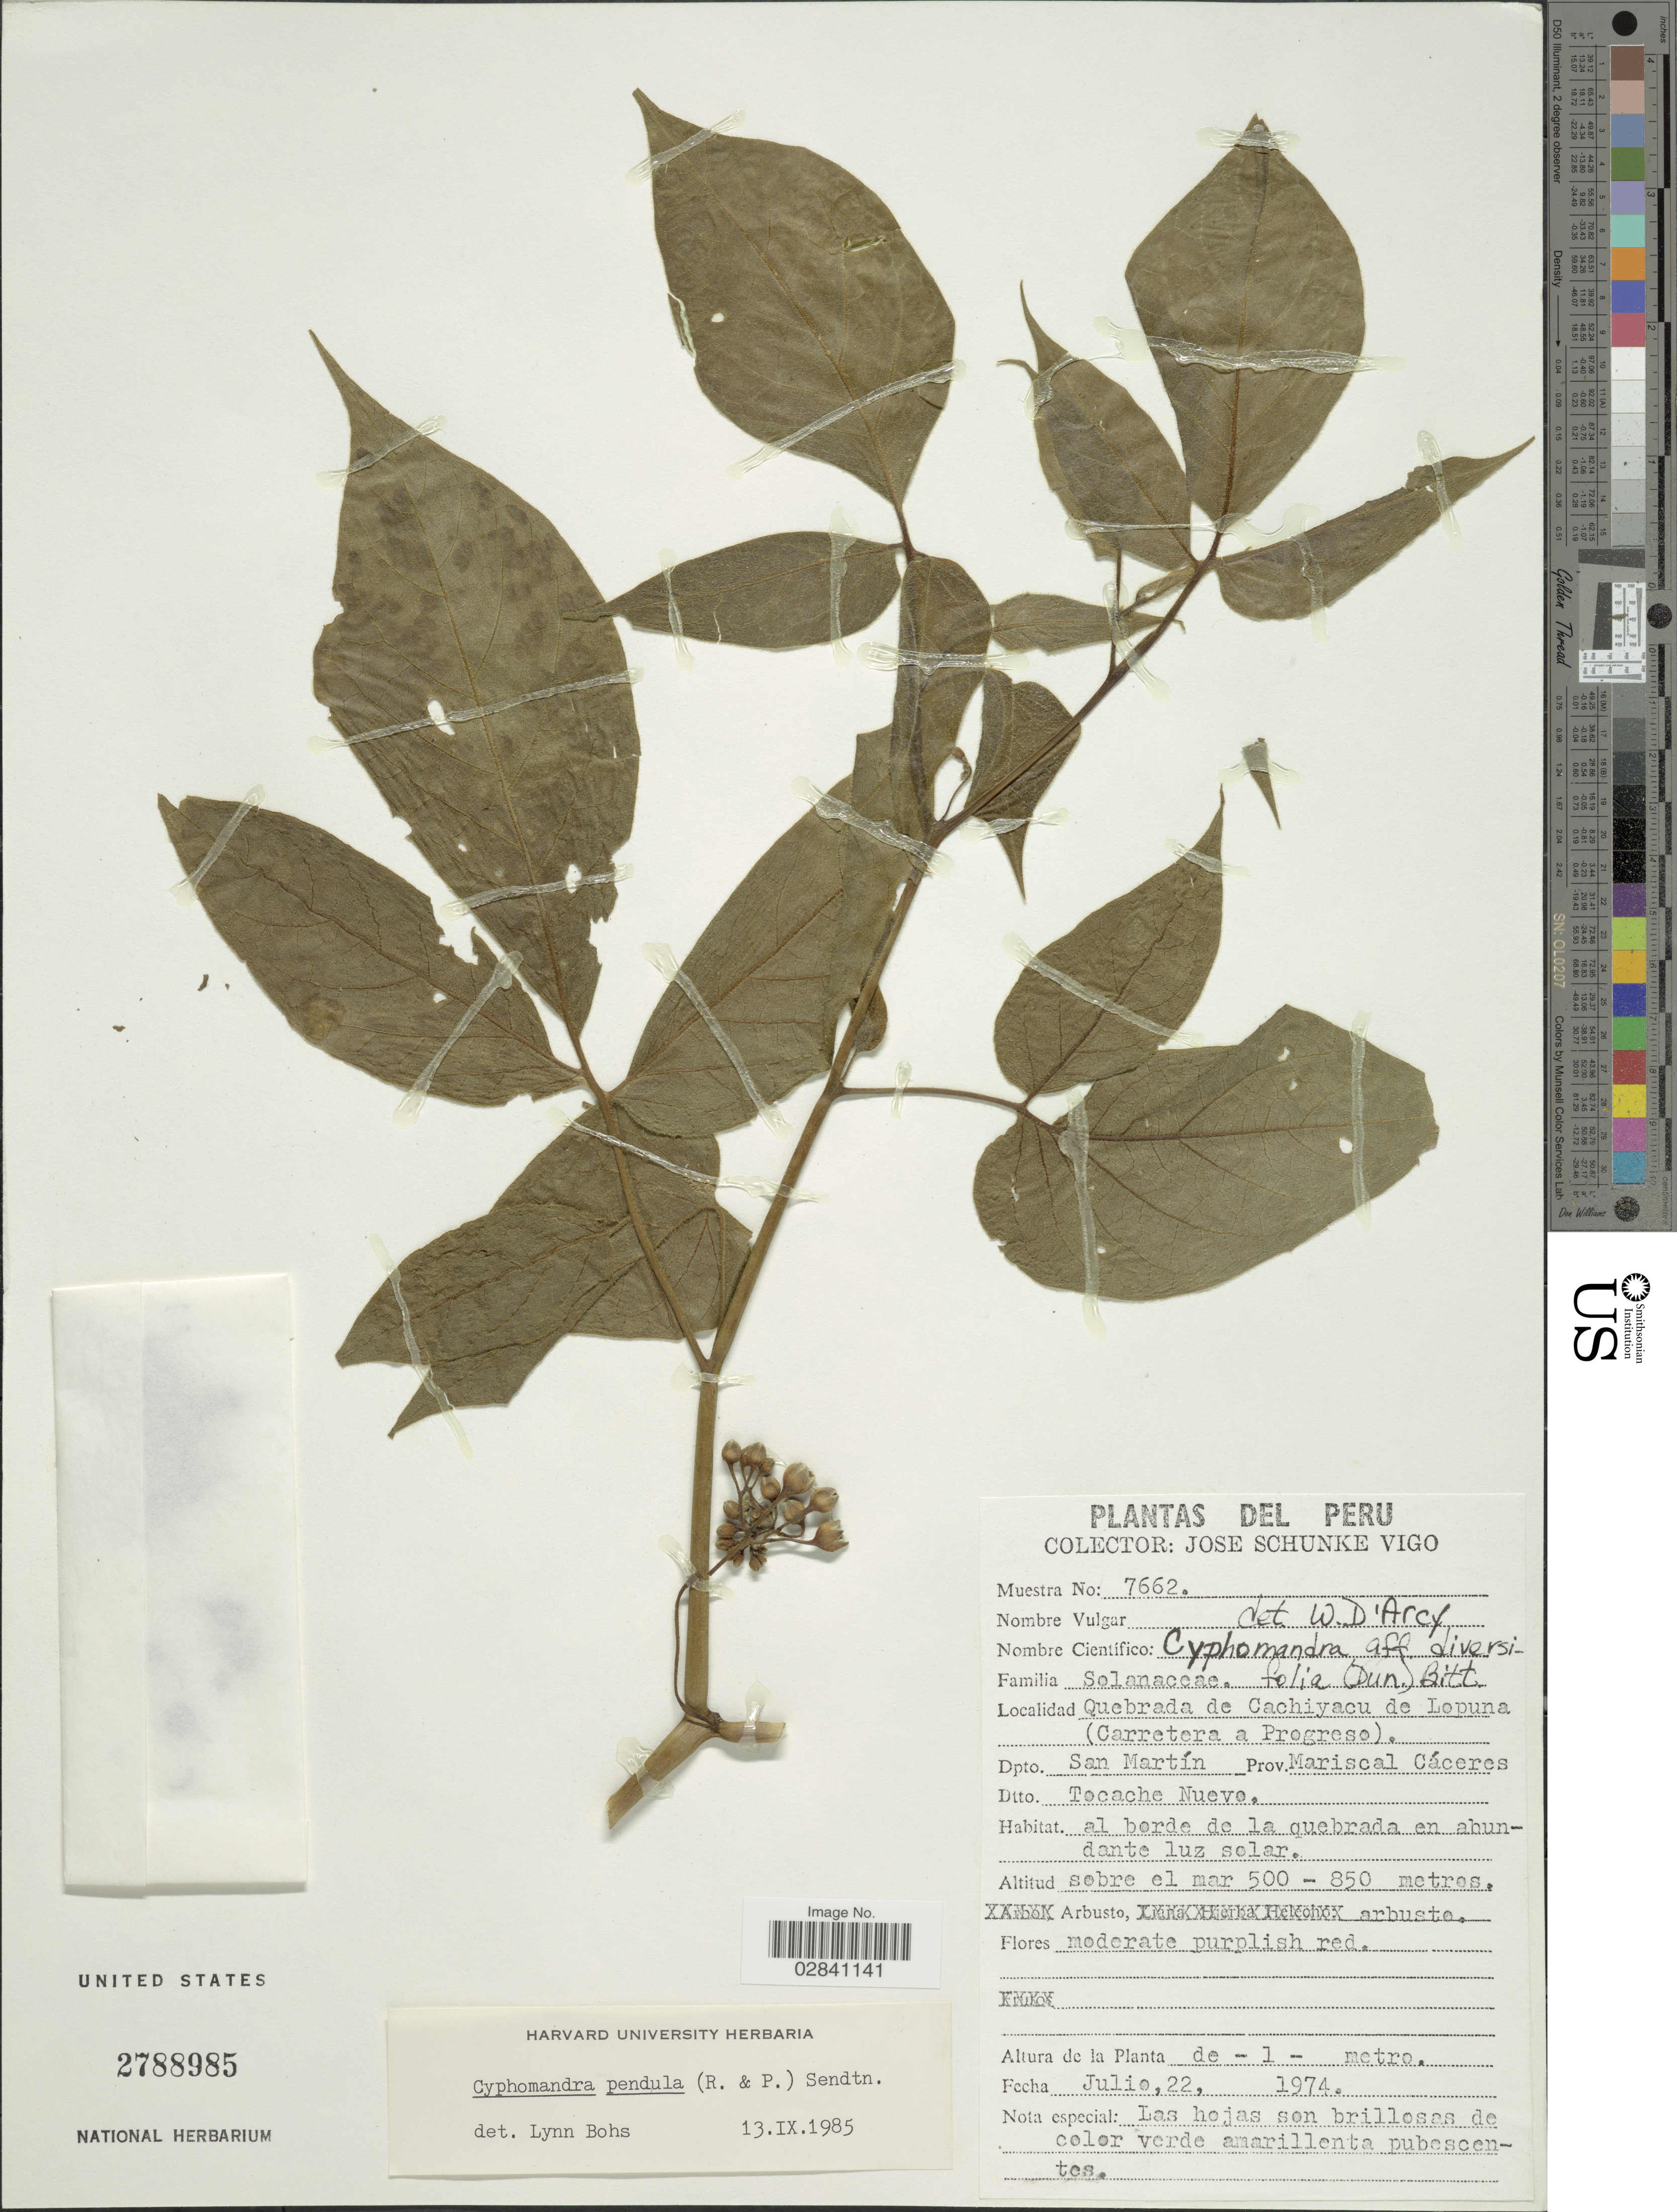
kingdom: Plantae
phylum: Tracheophyta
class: Magnoliopsida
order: Solanales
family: Solanaceae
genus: Cyphomandra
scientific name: Cyphomandra pendula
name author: (Ruiz & Pav.) Sendtn.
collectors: J. Schunke Vigo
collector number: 7662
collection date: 1974-07-22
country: Peru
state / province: San Martín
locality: Quebrada de Cachiyacu de Lopuna (Carretera a Progreso). Dpto. San Martín. Prov. Mariscal Cáceres. Dtto. Tocache Nuevo.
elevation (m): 500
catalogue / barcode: US 2788985